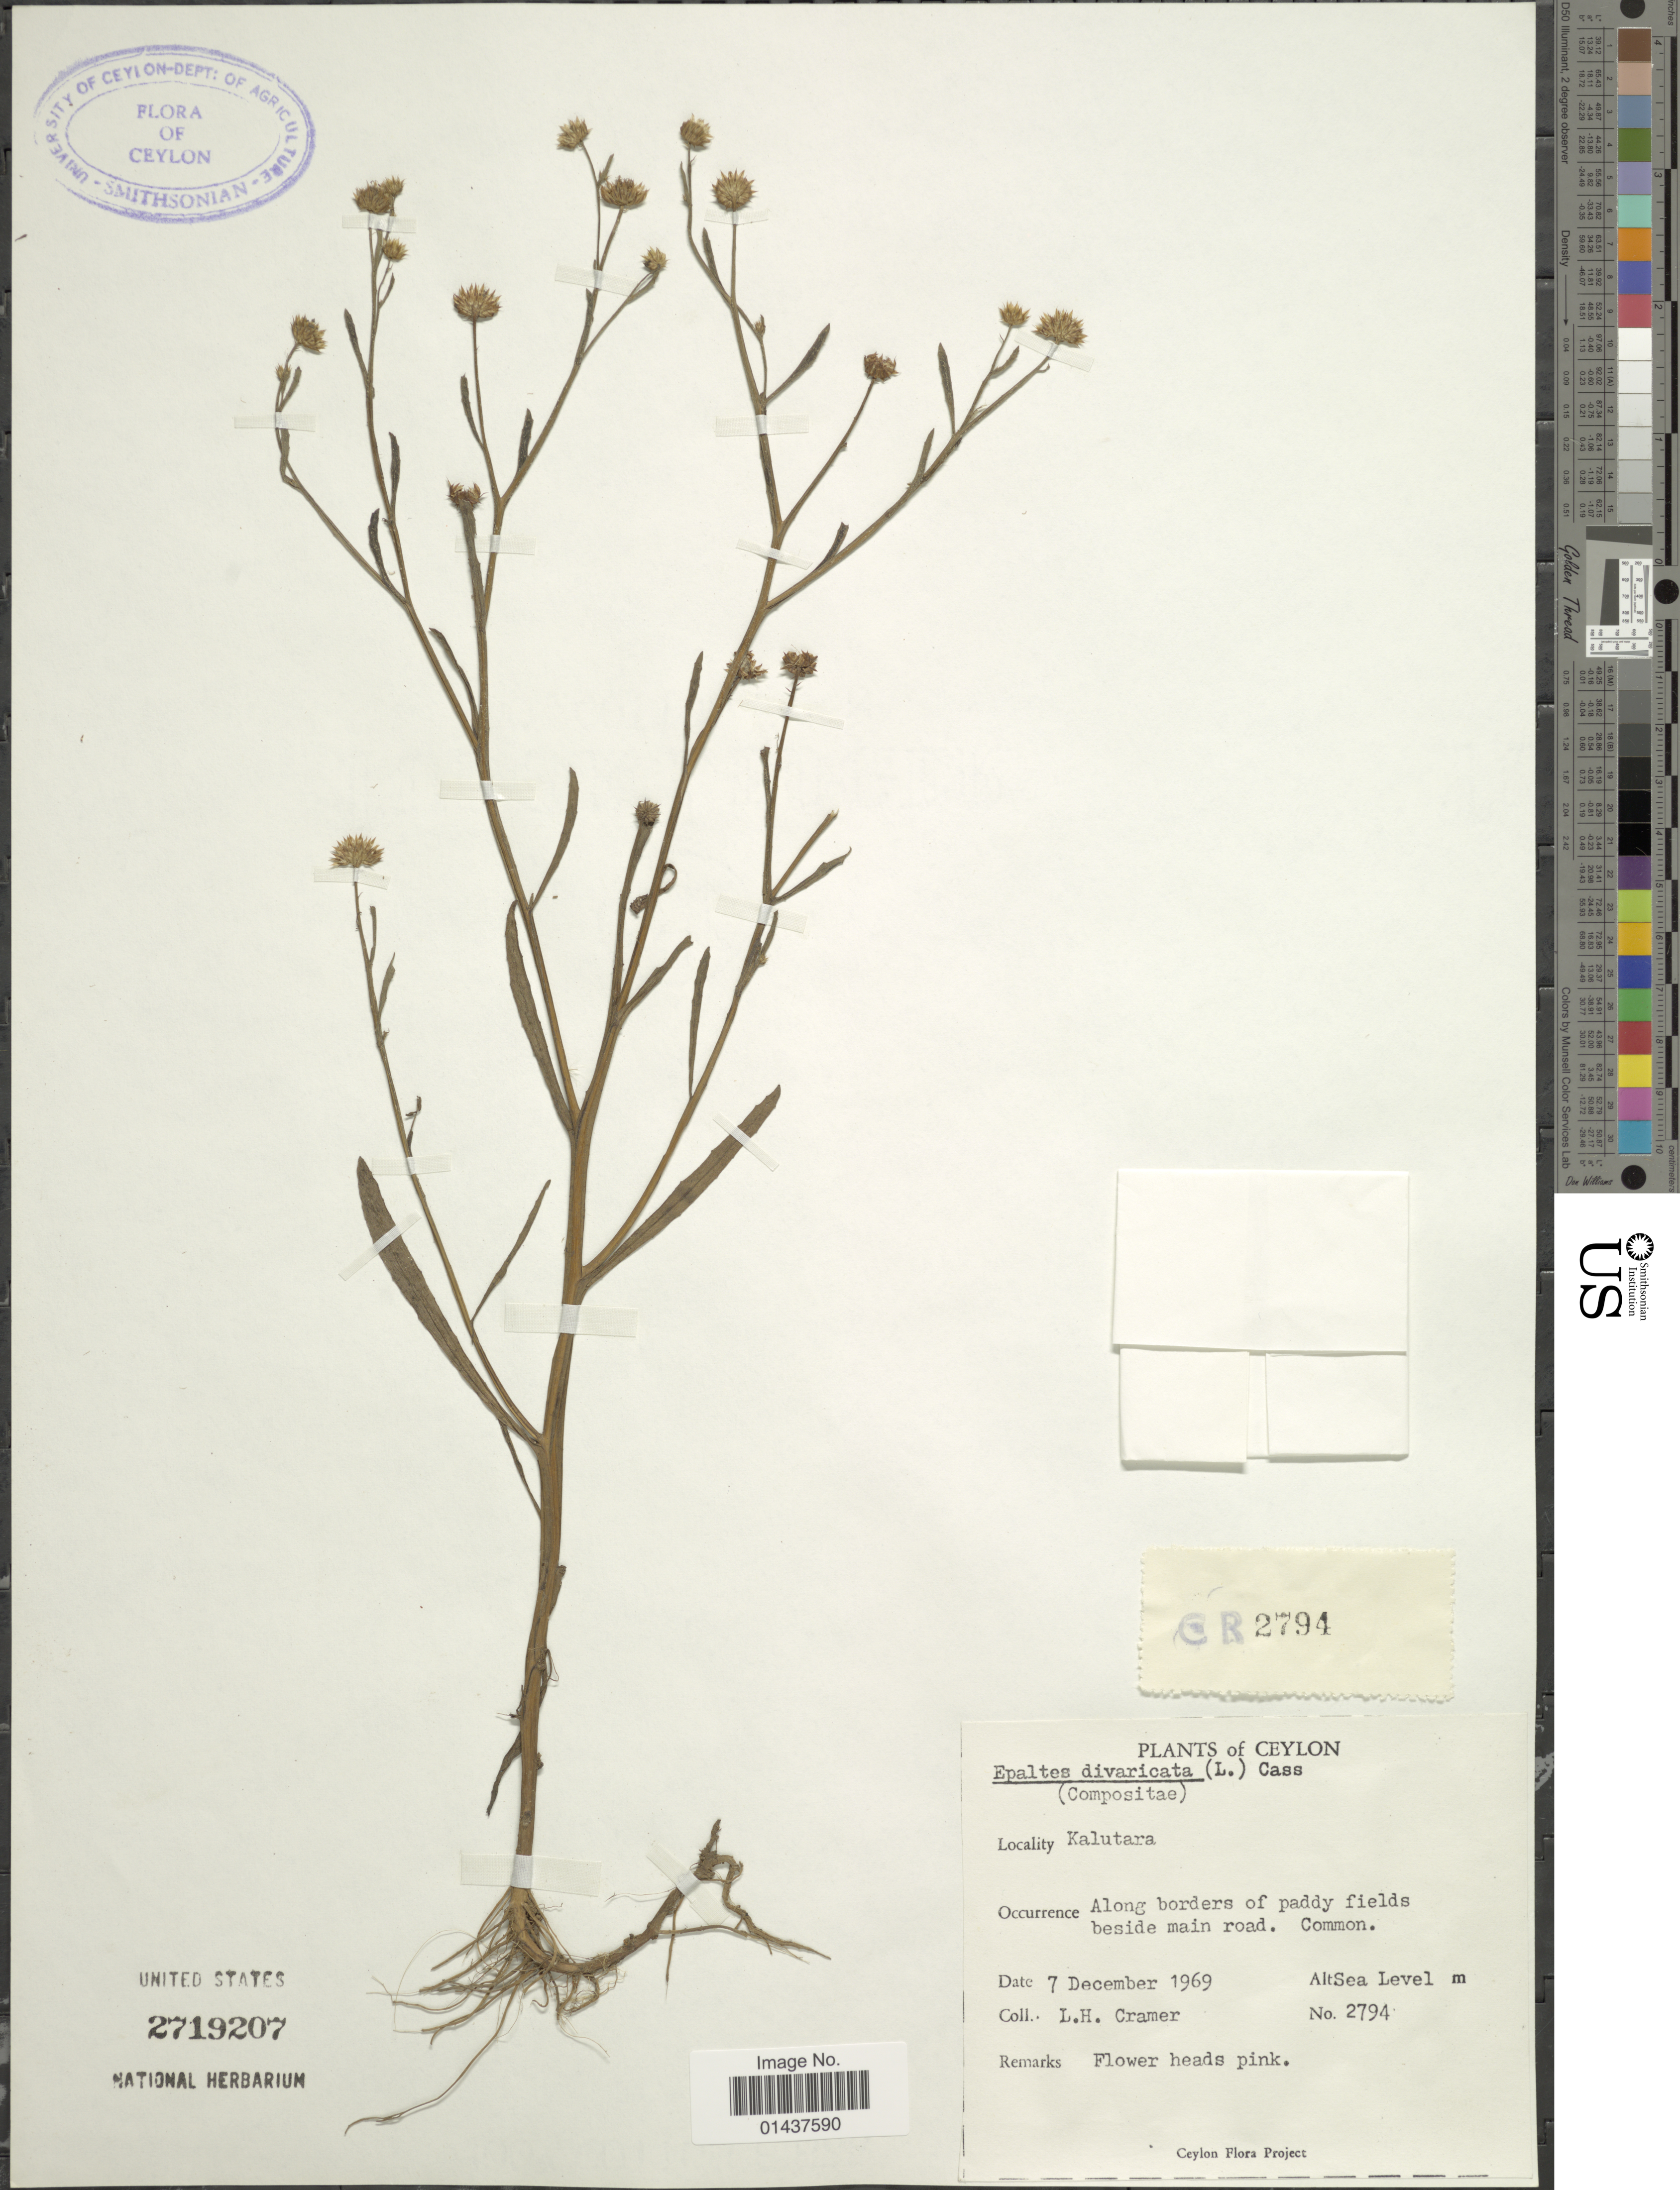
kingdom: Plantae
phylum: Tracheophyta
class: Magnoliopsida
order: Asterales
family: Asteraceae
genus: Epaltes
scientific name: Epaltes divaricata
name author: (L.) Cass.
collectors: L. H. Cramer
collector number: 2794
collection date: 1969-12-07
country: Sri Lanka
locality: Ceylon, Kalutara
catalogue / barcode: US 2719207